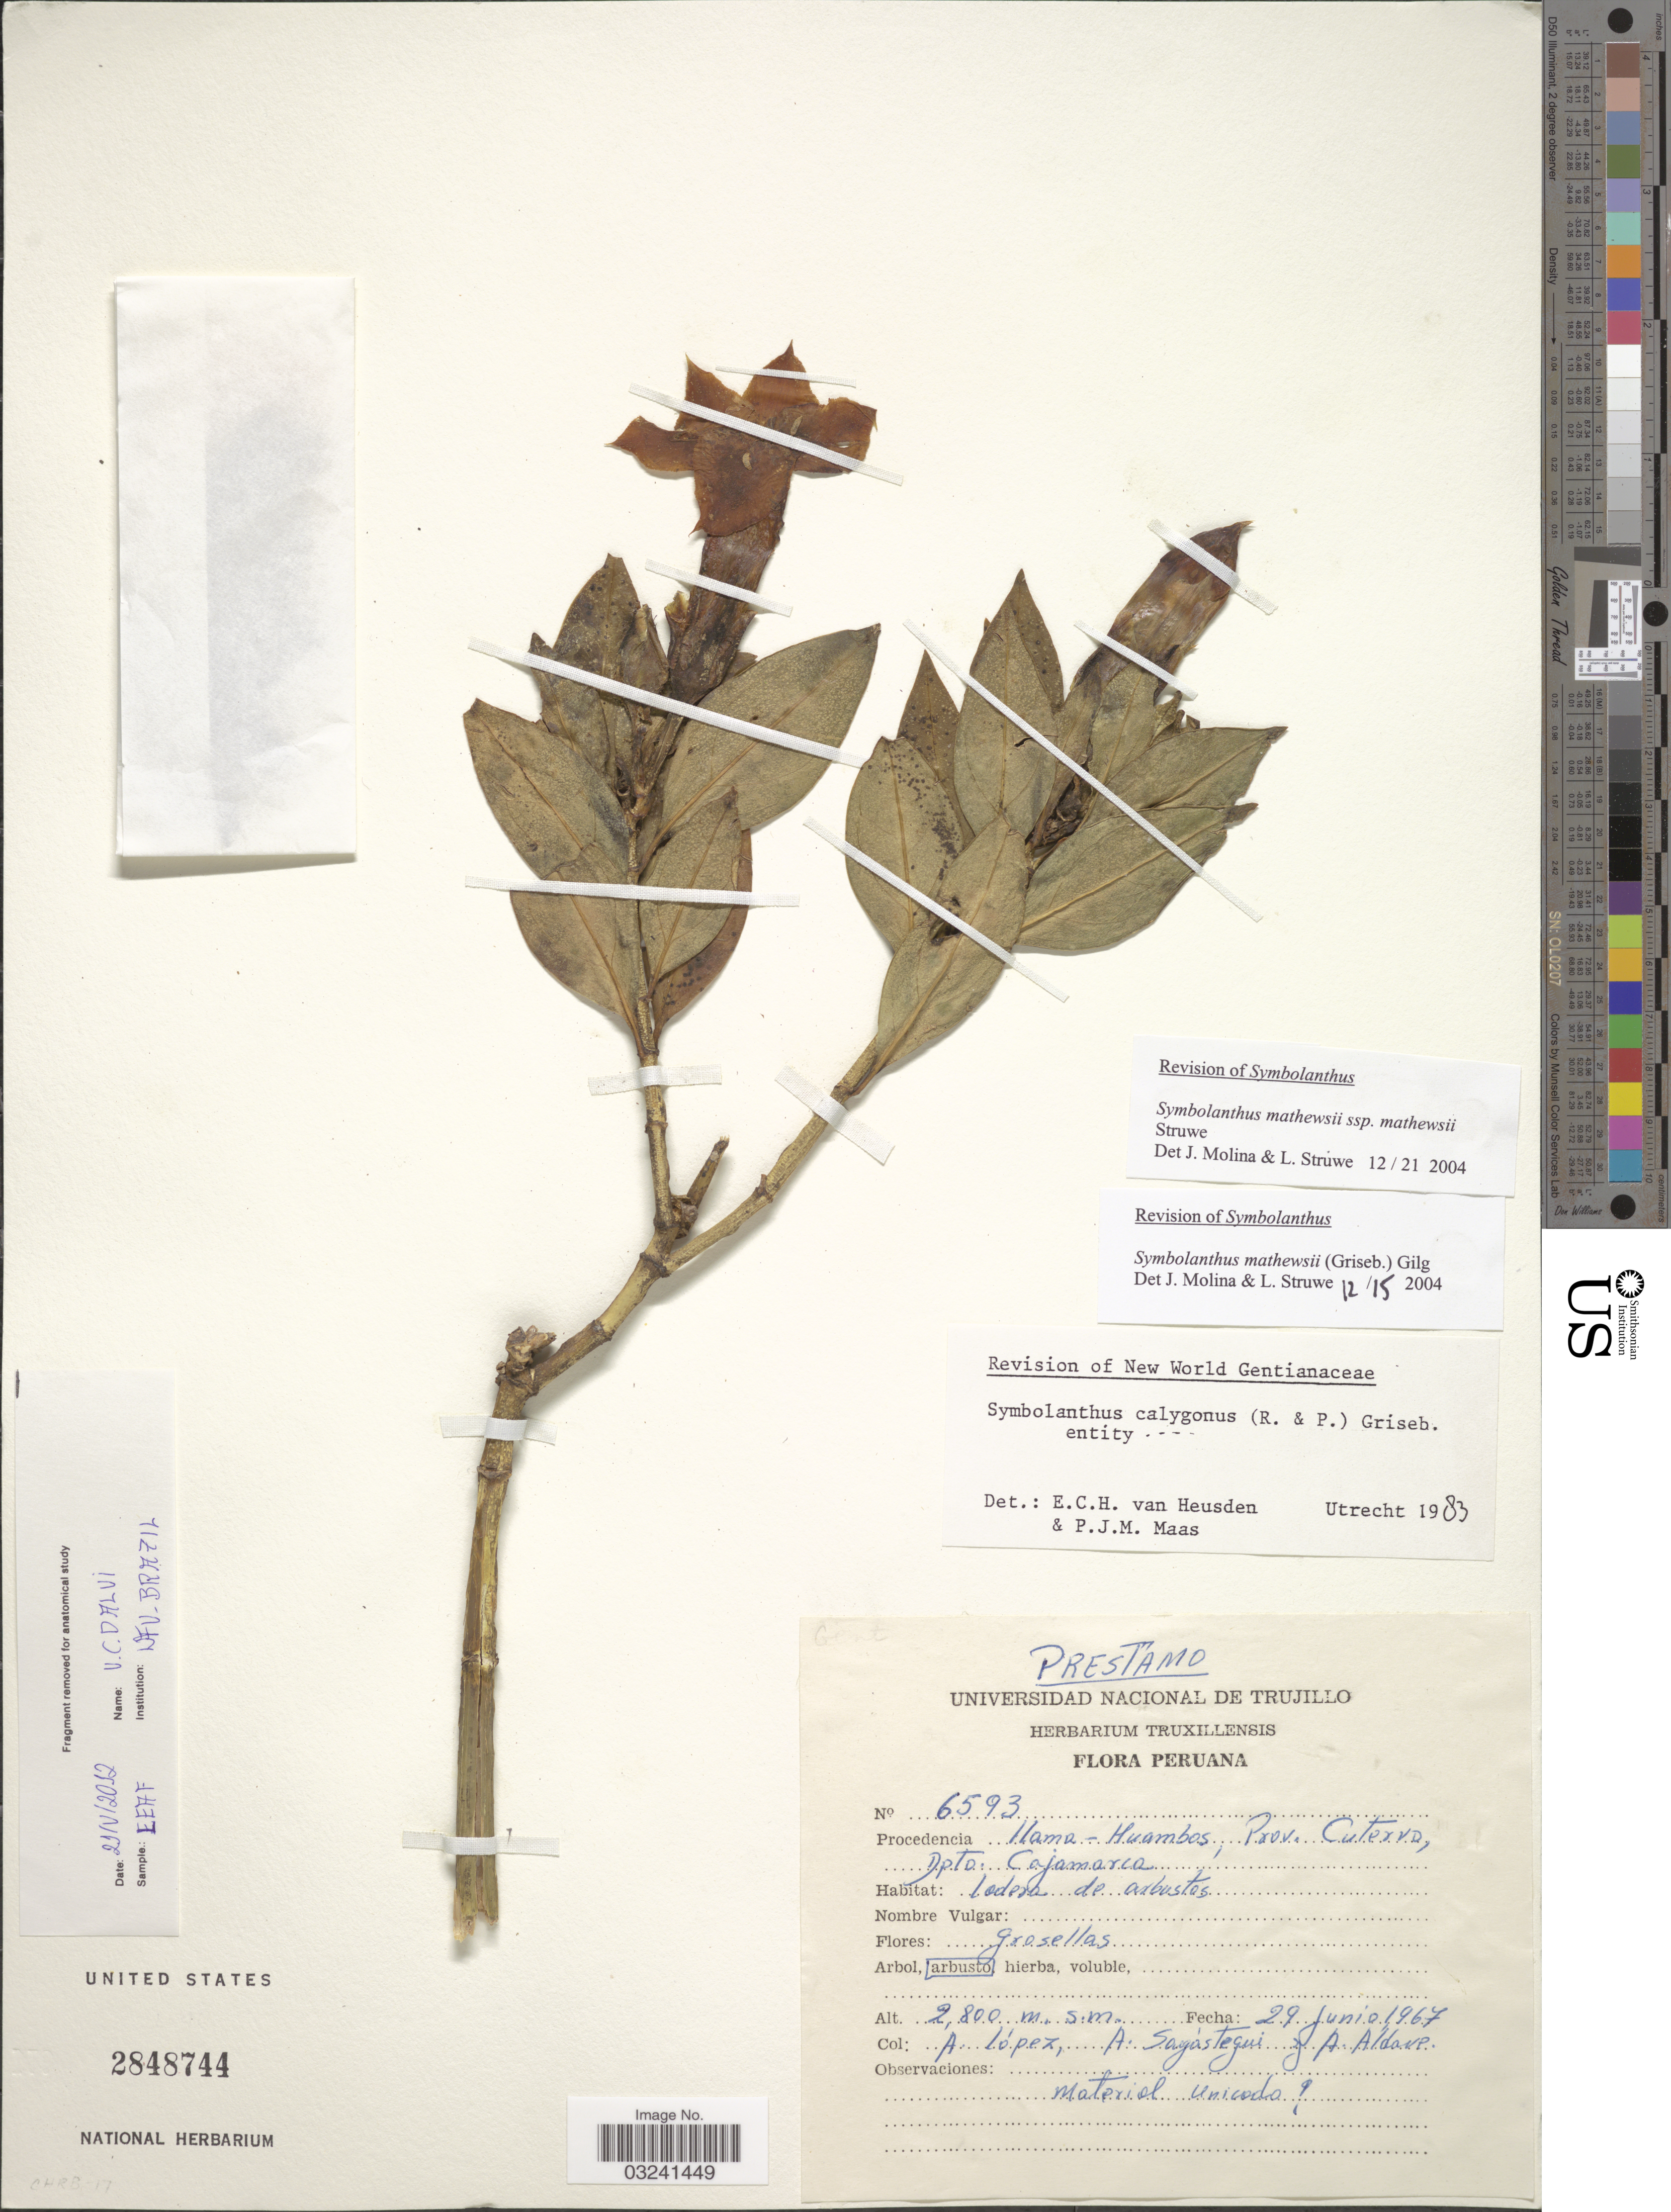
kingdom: Plantae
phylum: Tracheophyta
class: Magnoliopsida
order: Gentianales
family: Gentianaceae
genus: Symbolanthus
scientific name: Symbolanthus mathewsii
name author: (Griseb.) Ewan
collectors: A. López, A. Sagastegui & A. Aldave P.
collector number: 6593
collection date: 1967-06-29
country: Peru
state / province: Cajamarca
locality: Llama-Huambos, Prov. Cutervo, Dpto. Cajamarca.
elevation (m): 2800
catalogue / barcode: US 2848744